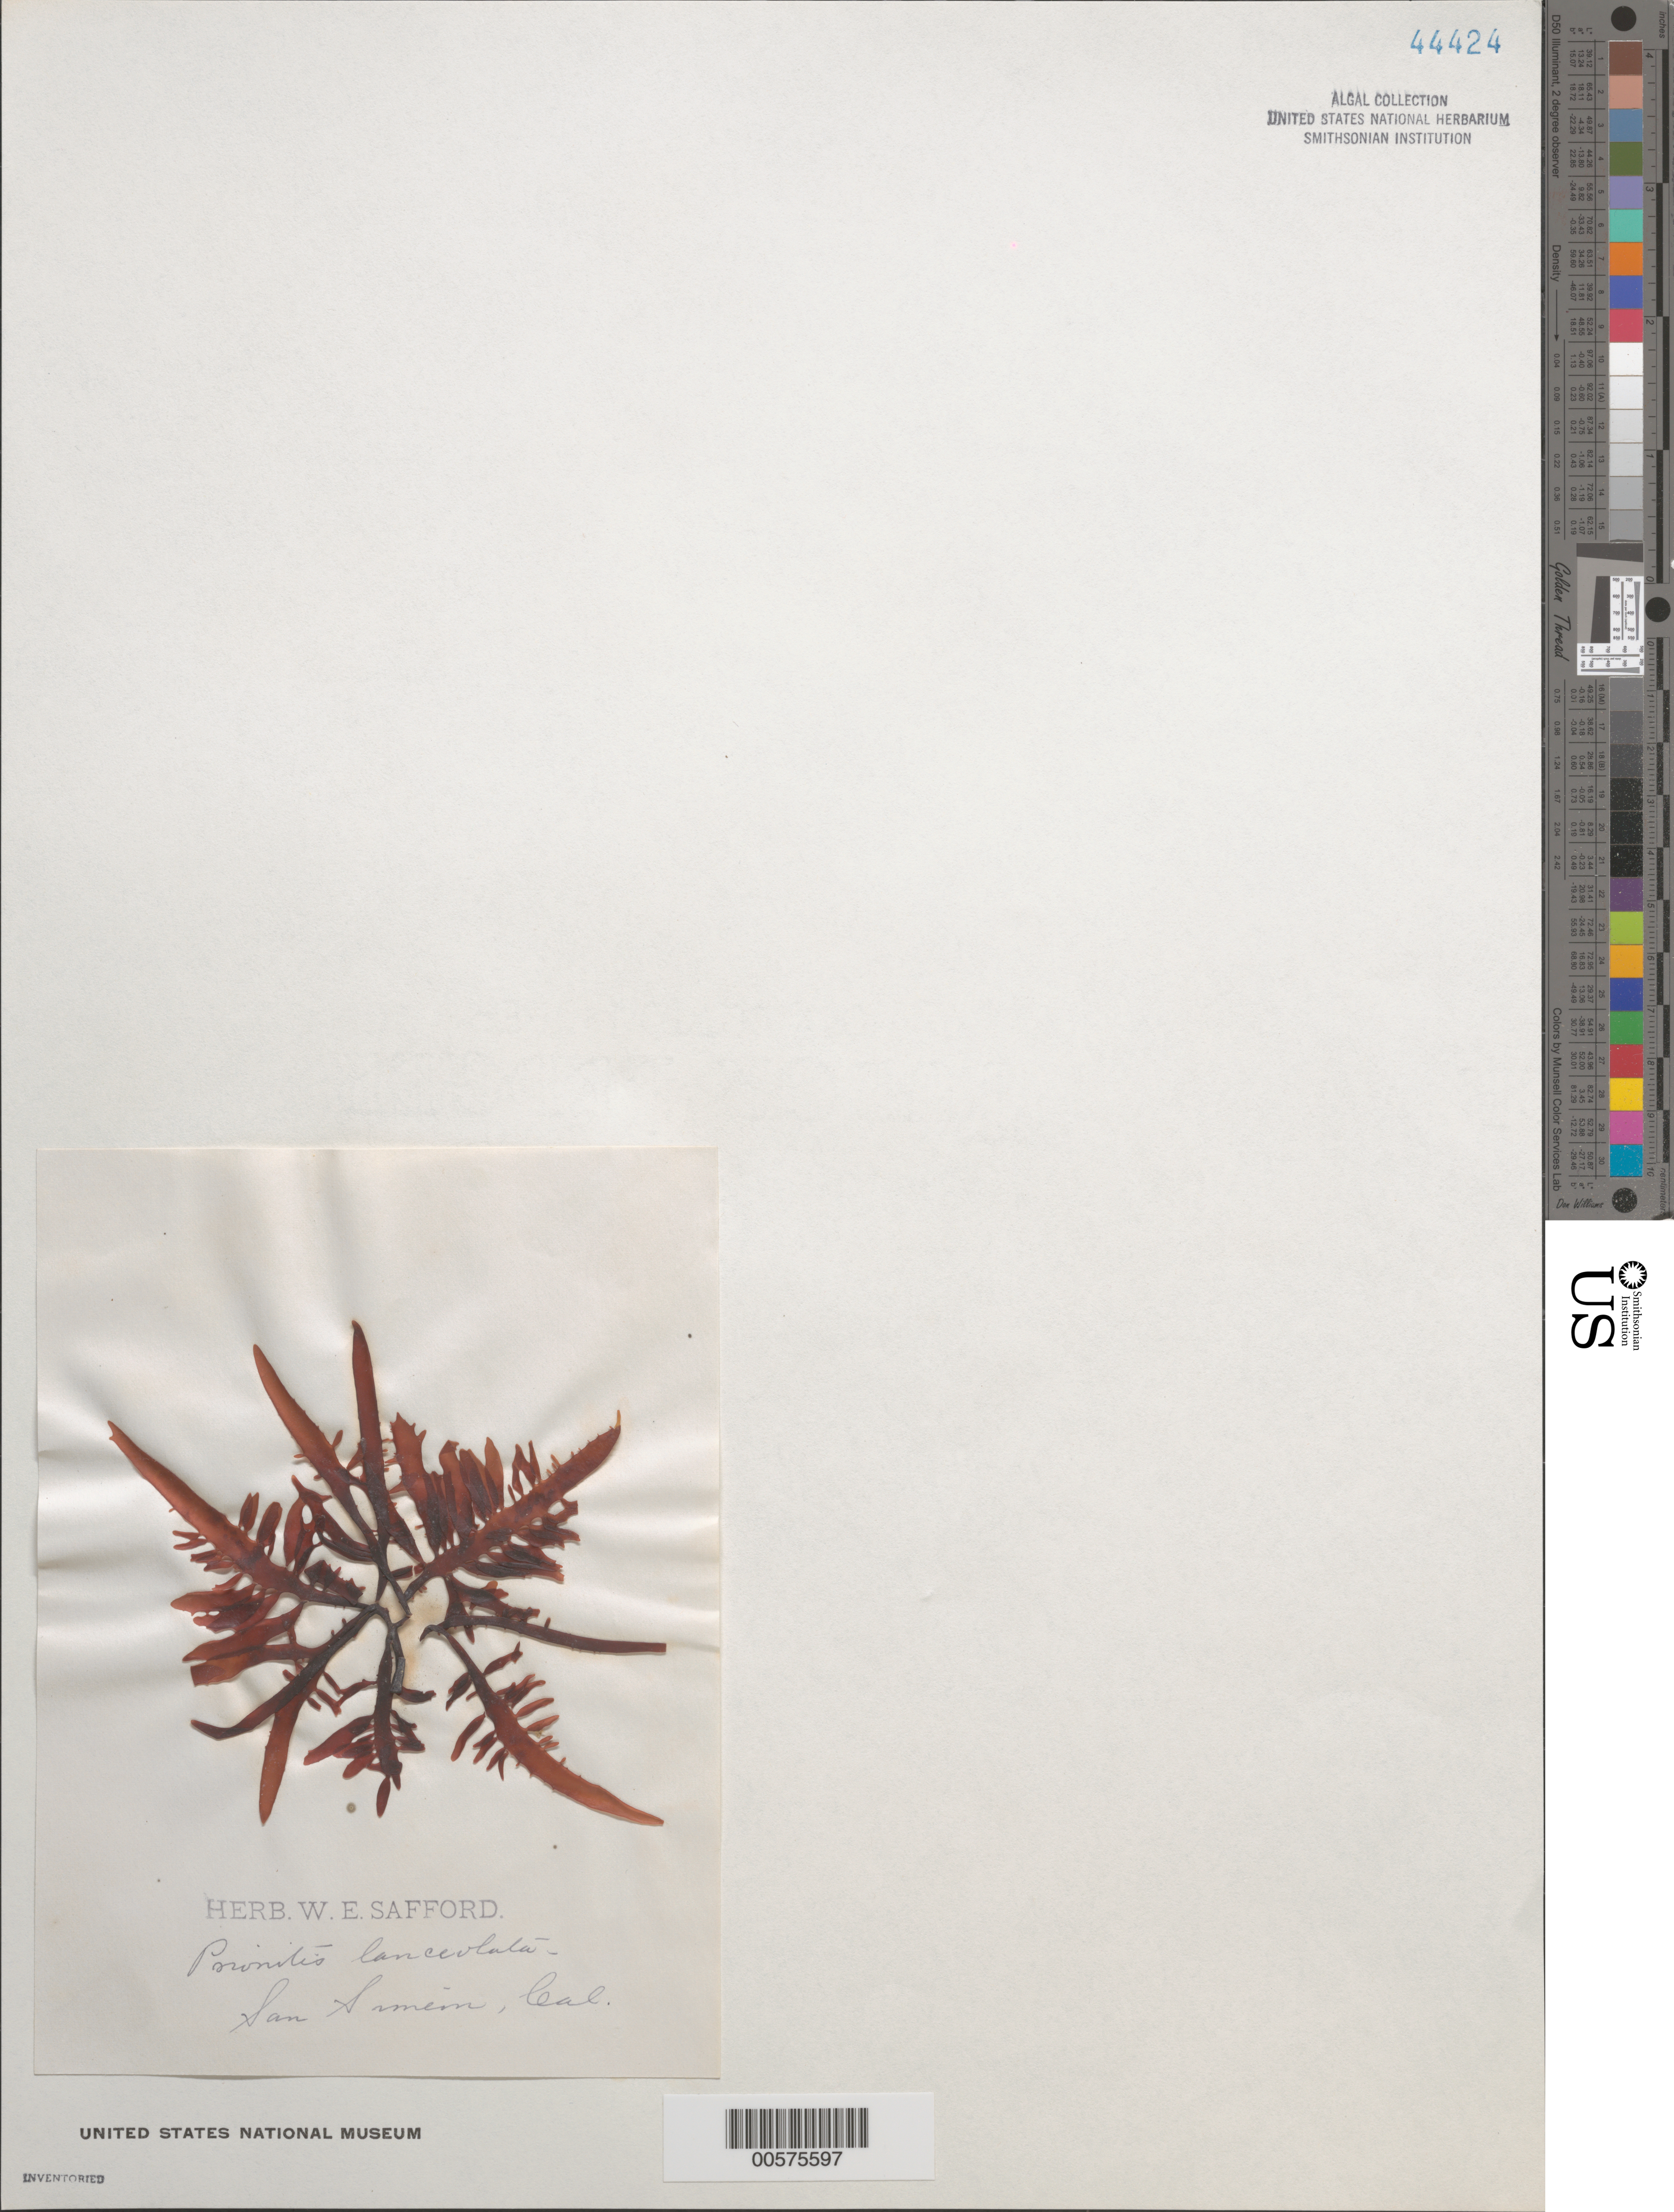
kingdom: Plantae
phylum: Rhodophyta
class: Florideophyceae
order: Cryptonemiales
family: Cryptonemiaceae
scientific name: Prionitis lanceolata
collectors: W. E. Safford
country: United States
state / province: California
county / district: San Luis Obispo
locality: San Simeon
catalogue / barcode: US 44424